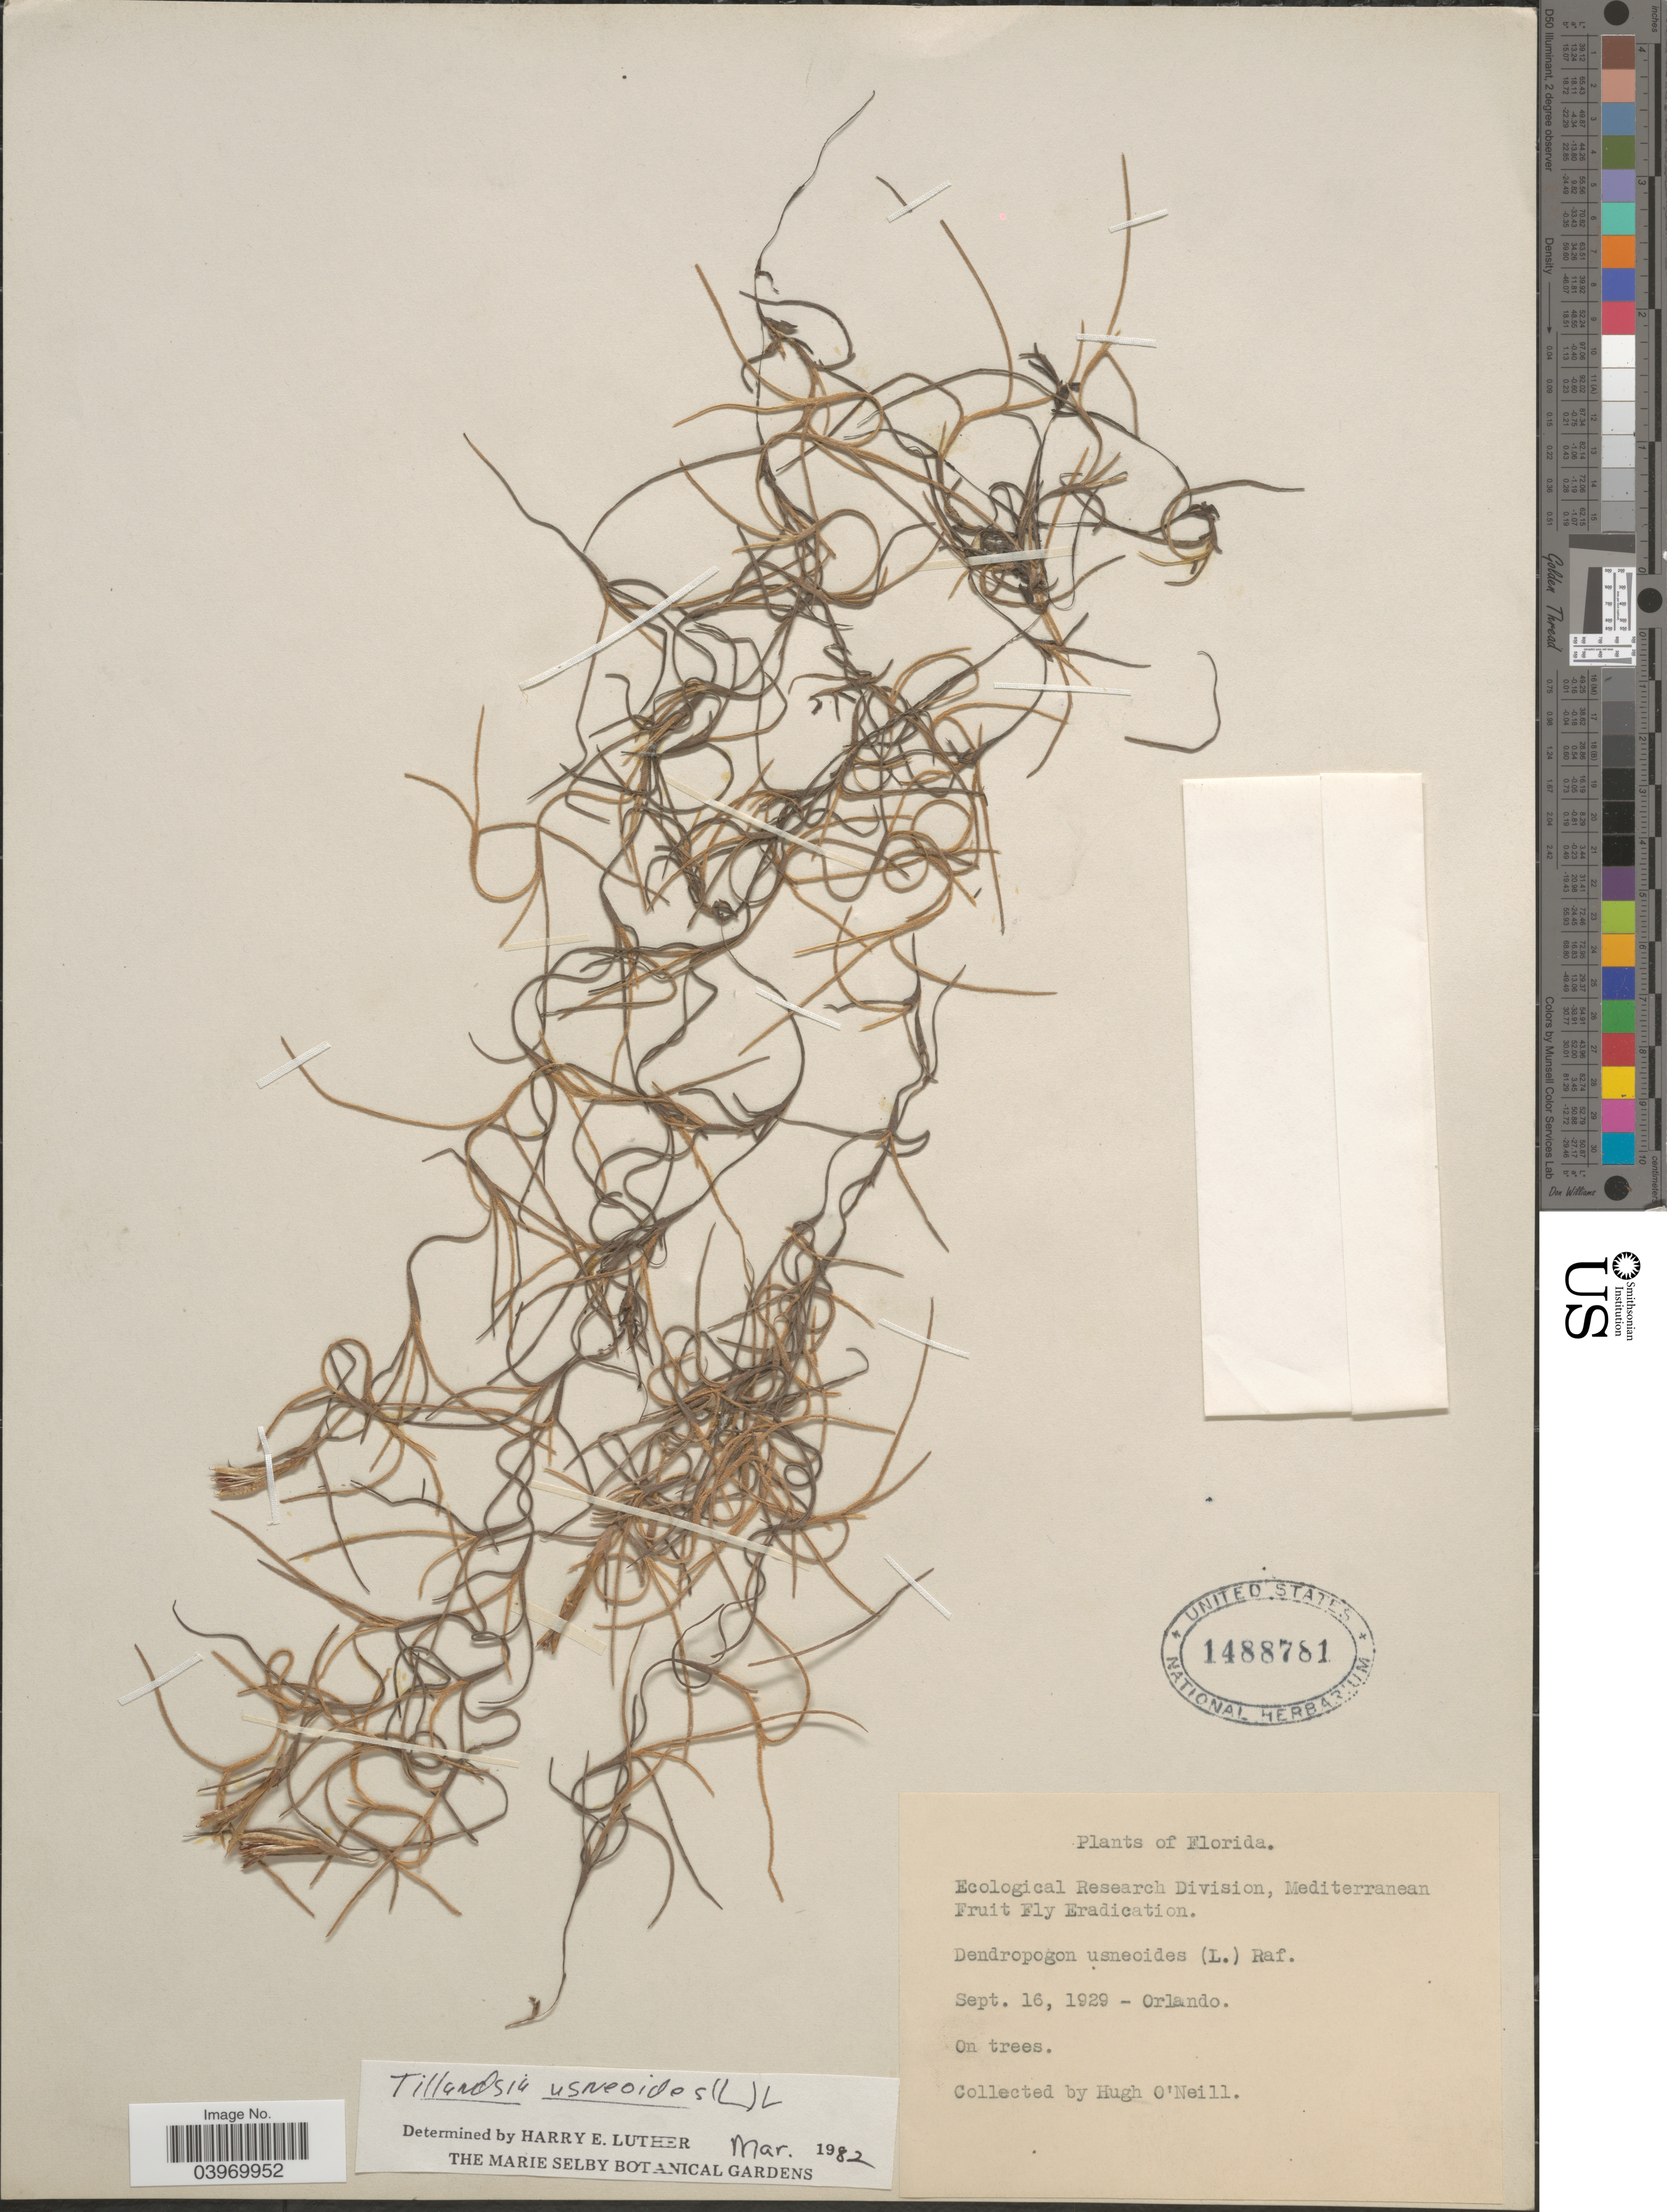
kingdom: Plantae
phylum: Tracheophyta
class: Liliopsida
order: Poales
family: Bromeliaceae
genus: Tillandsia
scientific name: Tillandsia usneoides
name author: (L.) L.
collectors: H. O'Neill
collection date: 1929-09-16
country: United States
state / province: Florida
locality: Orlando.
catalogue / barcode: US 1488781